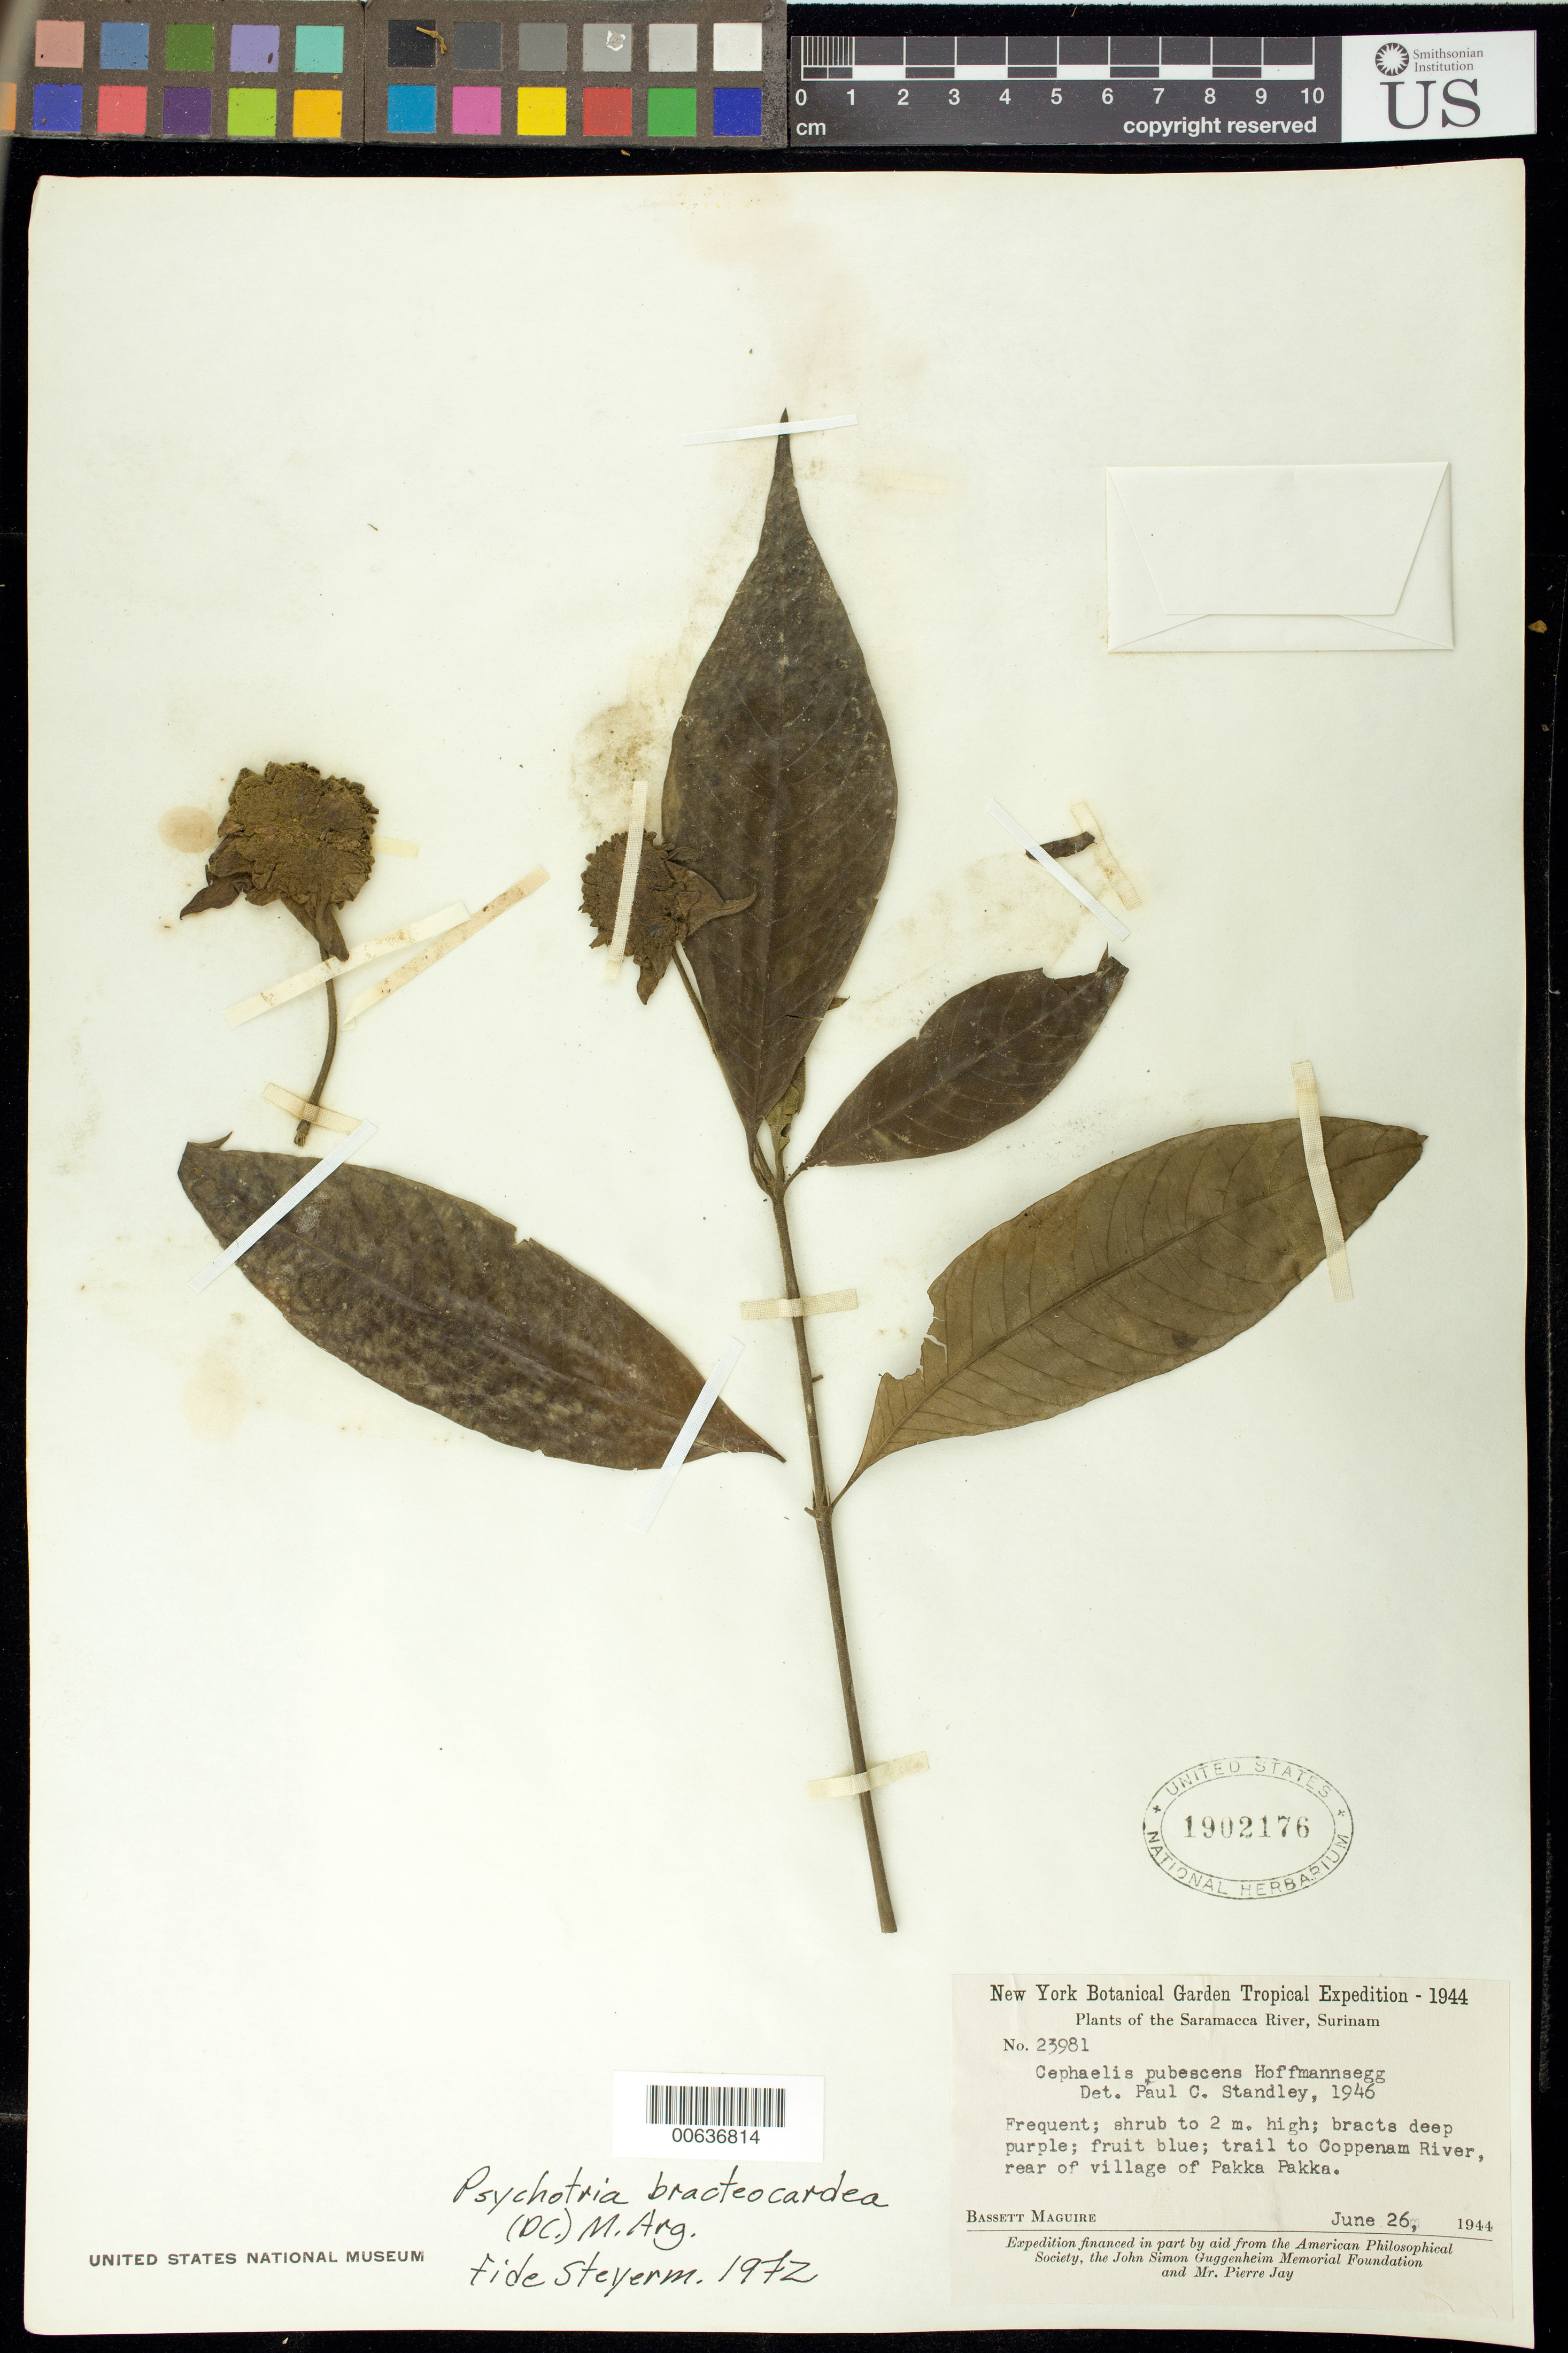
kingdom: Plantae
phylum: Tracheophyta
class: Magnoliopsida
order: Gentianales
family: Rubiaceae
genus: Psychotria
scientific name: Psychotria bracteocardia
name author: (DC.) Müll. Arg.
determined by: Steyermark, Julian A., (VEN)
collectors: B. Maguire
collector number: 23981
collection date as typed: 26-Jun-44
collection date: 1944-06-26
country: Suriname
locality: Pakka Pakka village, to rear of, Saramacca River headwaters, trail to Coppenam River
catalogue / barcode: US 1902176